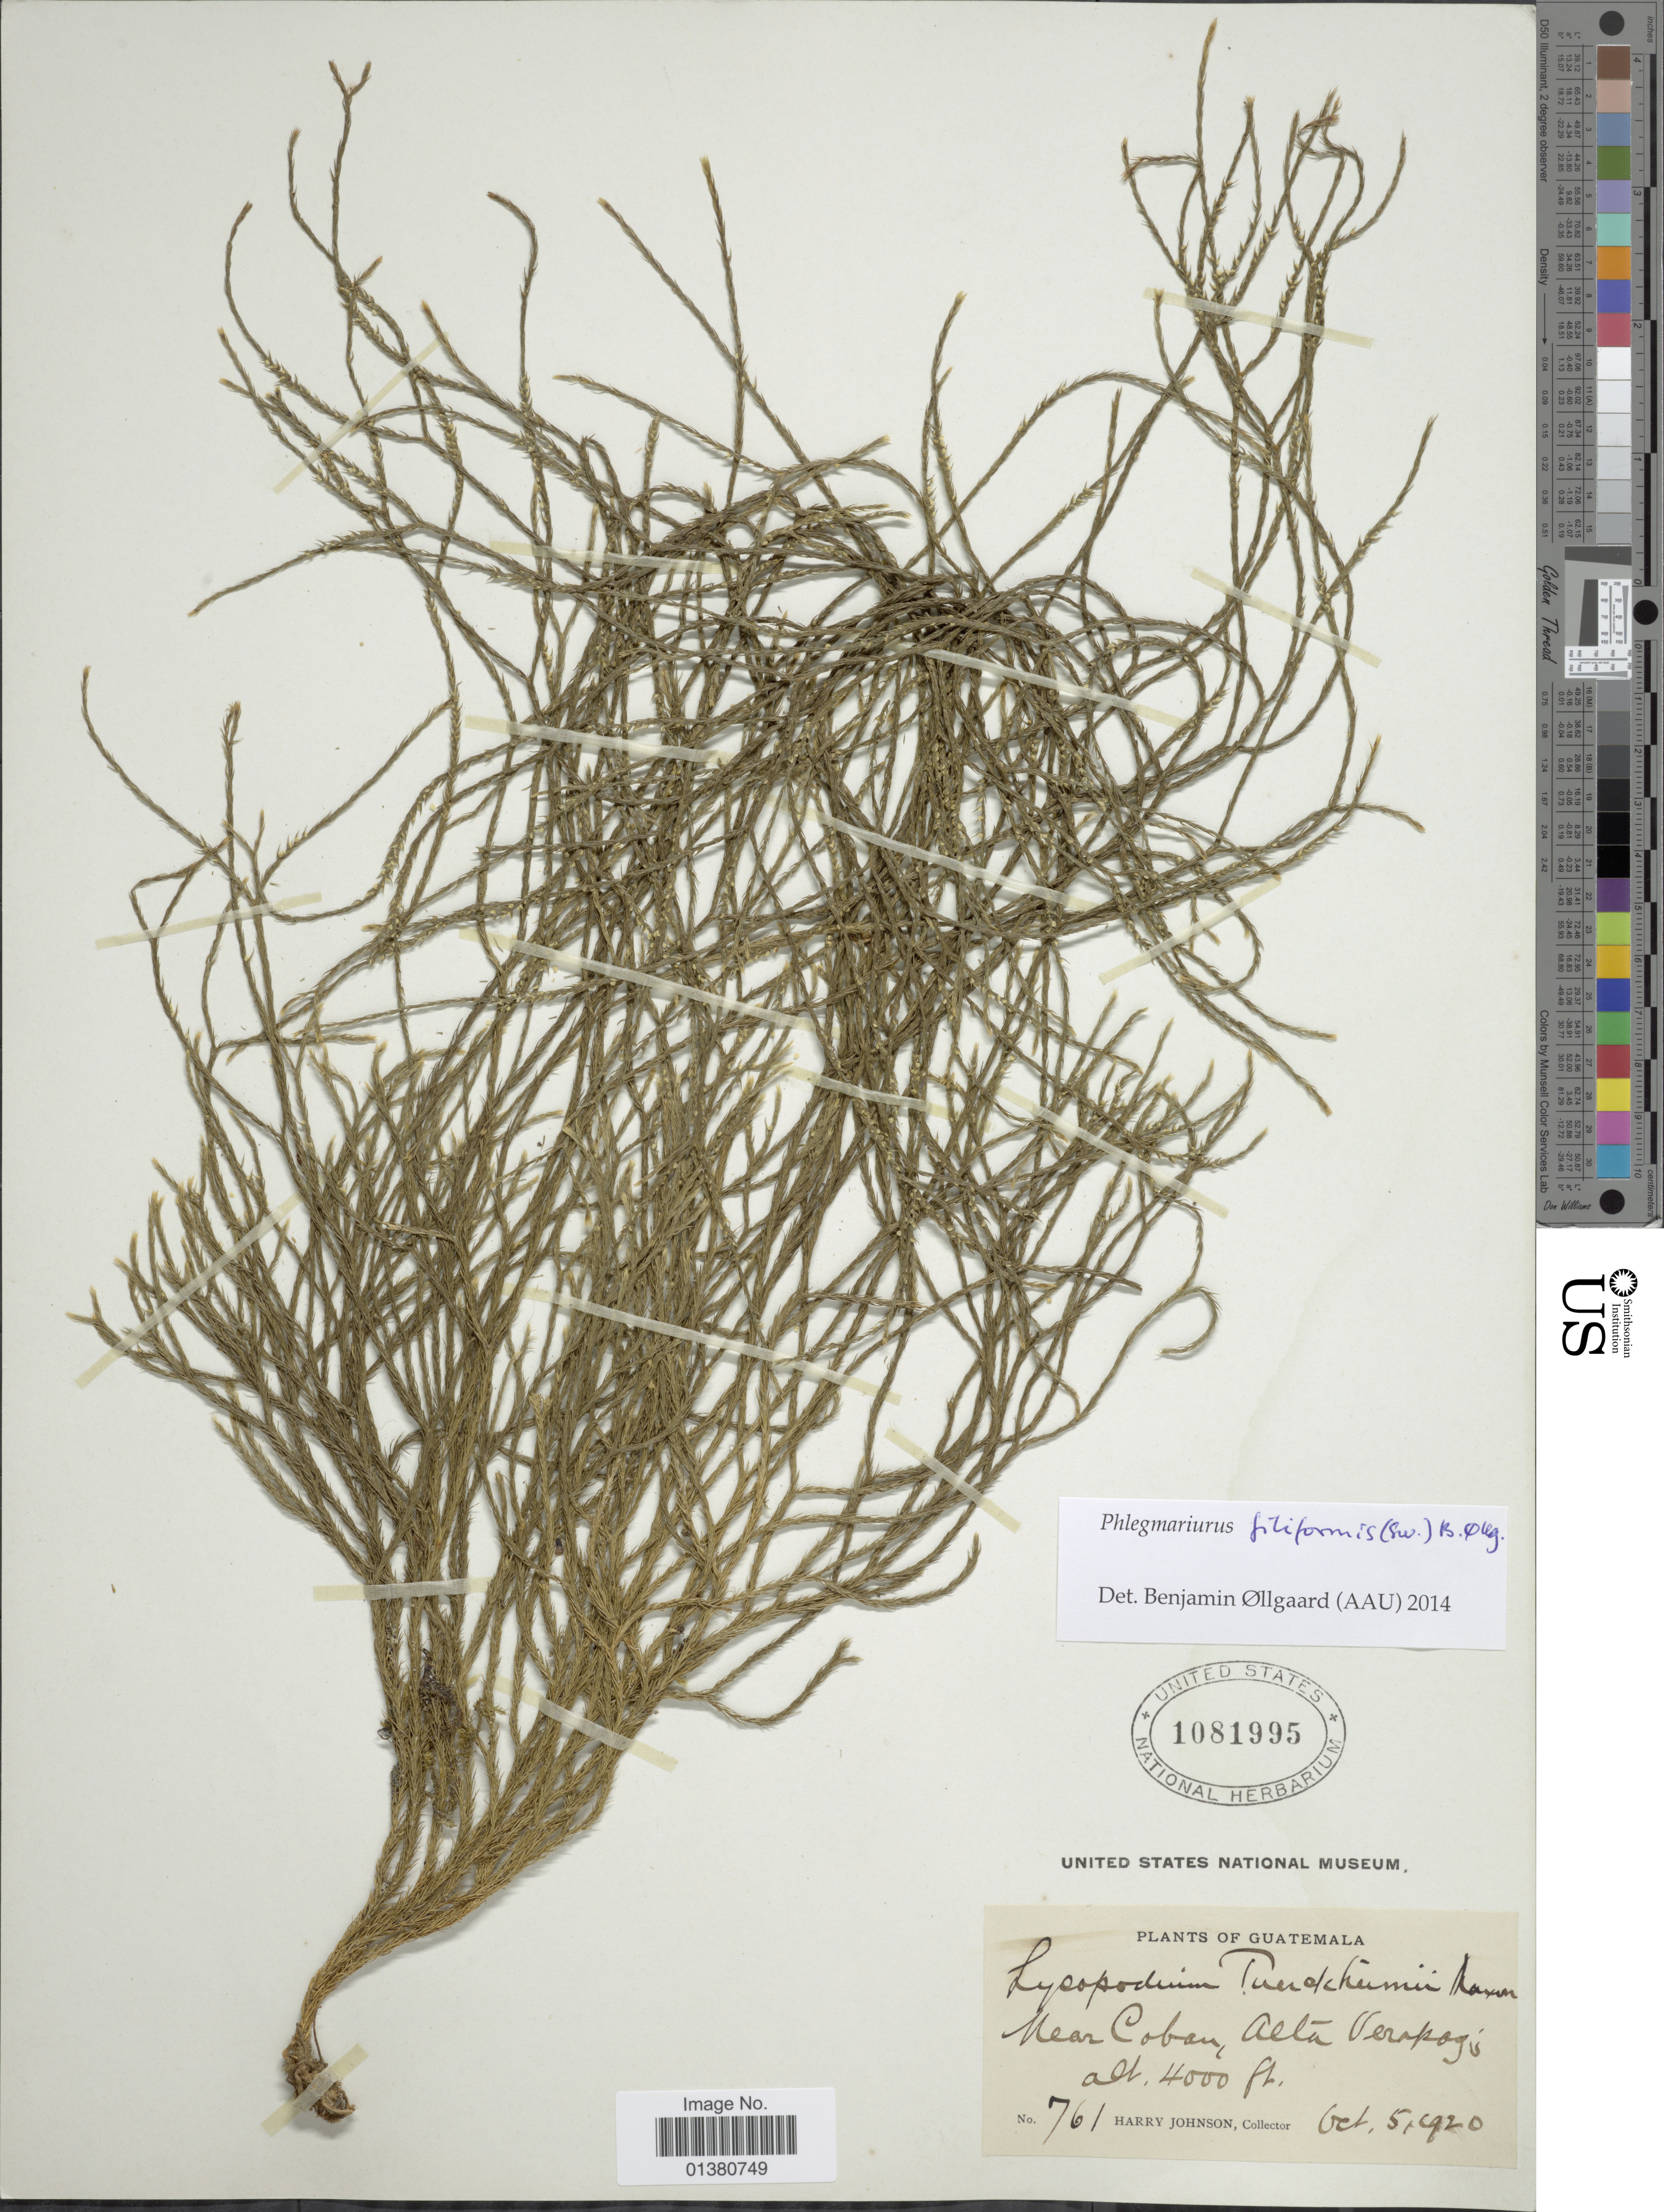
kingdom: Plantae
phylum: Tracheophyta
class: Lycopodiopsida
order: Lycopodiales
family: Lycopodiaceae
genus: Phlegmariurus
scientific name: Phlegmariurus filiformis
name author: (Sw.) W.H. Wagner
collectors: H. Johnson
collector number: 761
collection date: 1920-10-05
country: Guatemala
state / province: Alta Verapaz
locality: Near Coban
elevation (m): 1219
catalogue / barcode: US 1081995